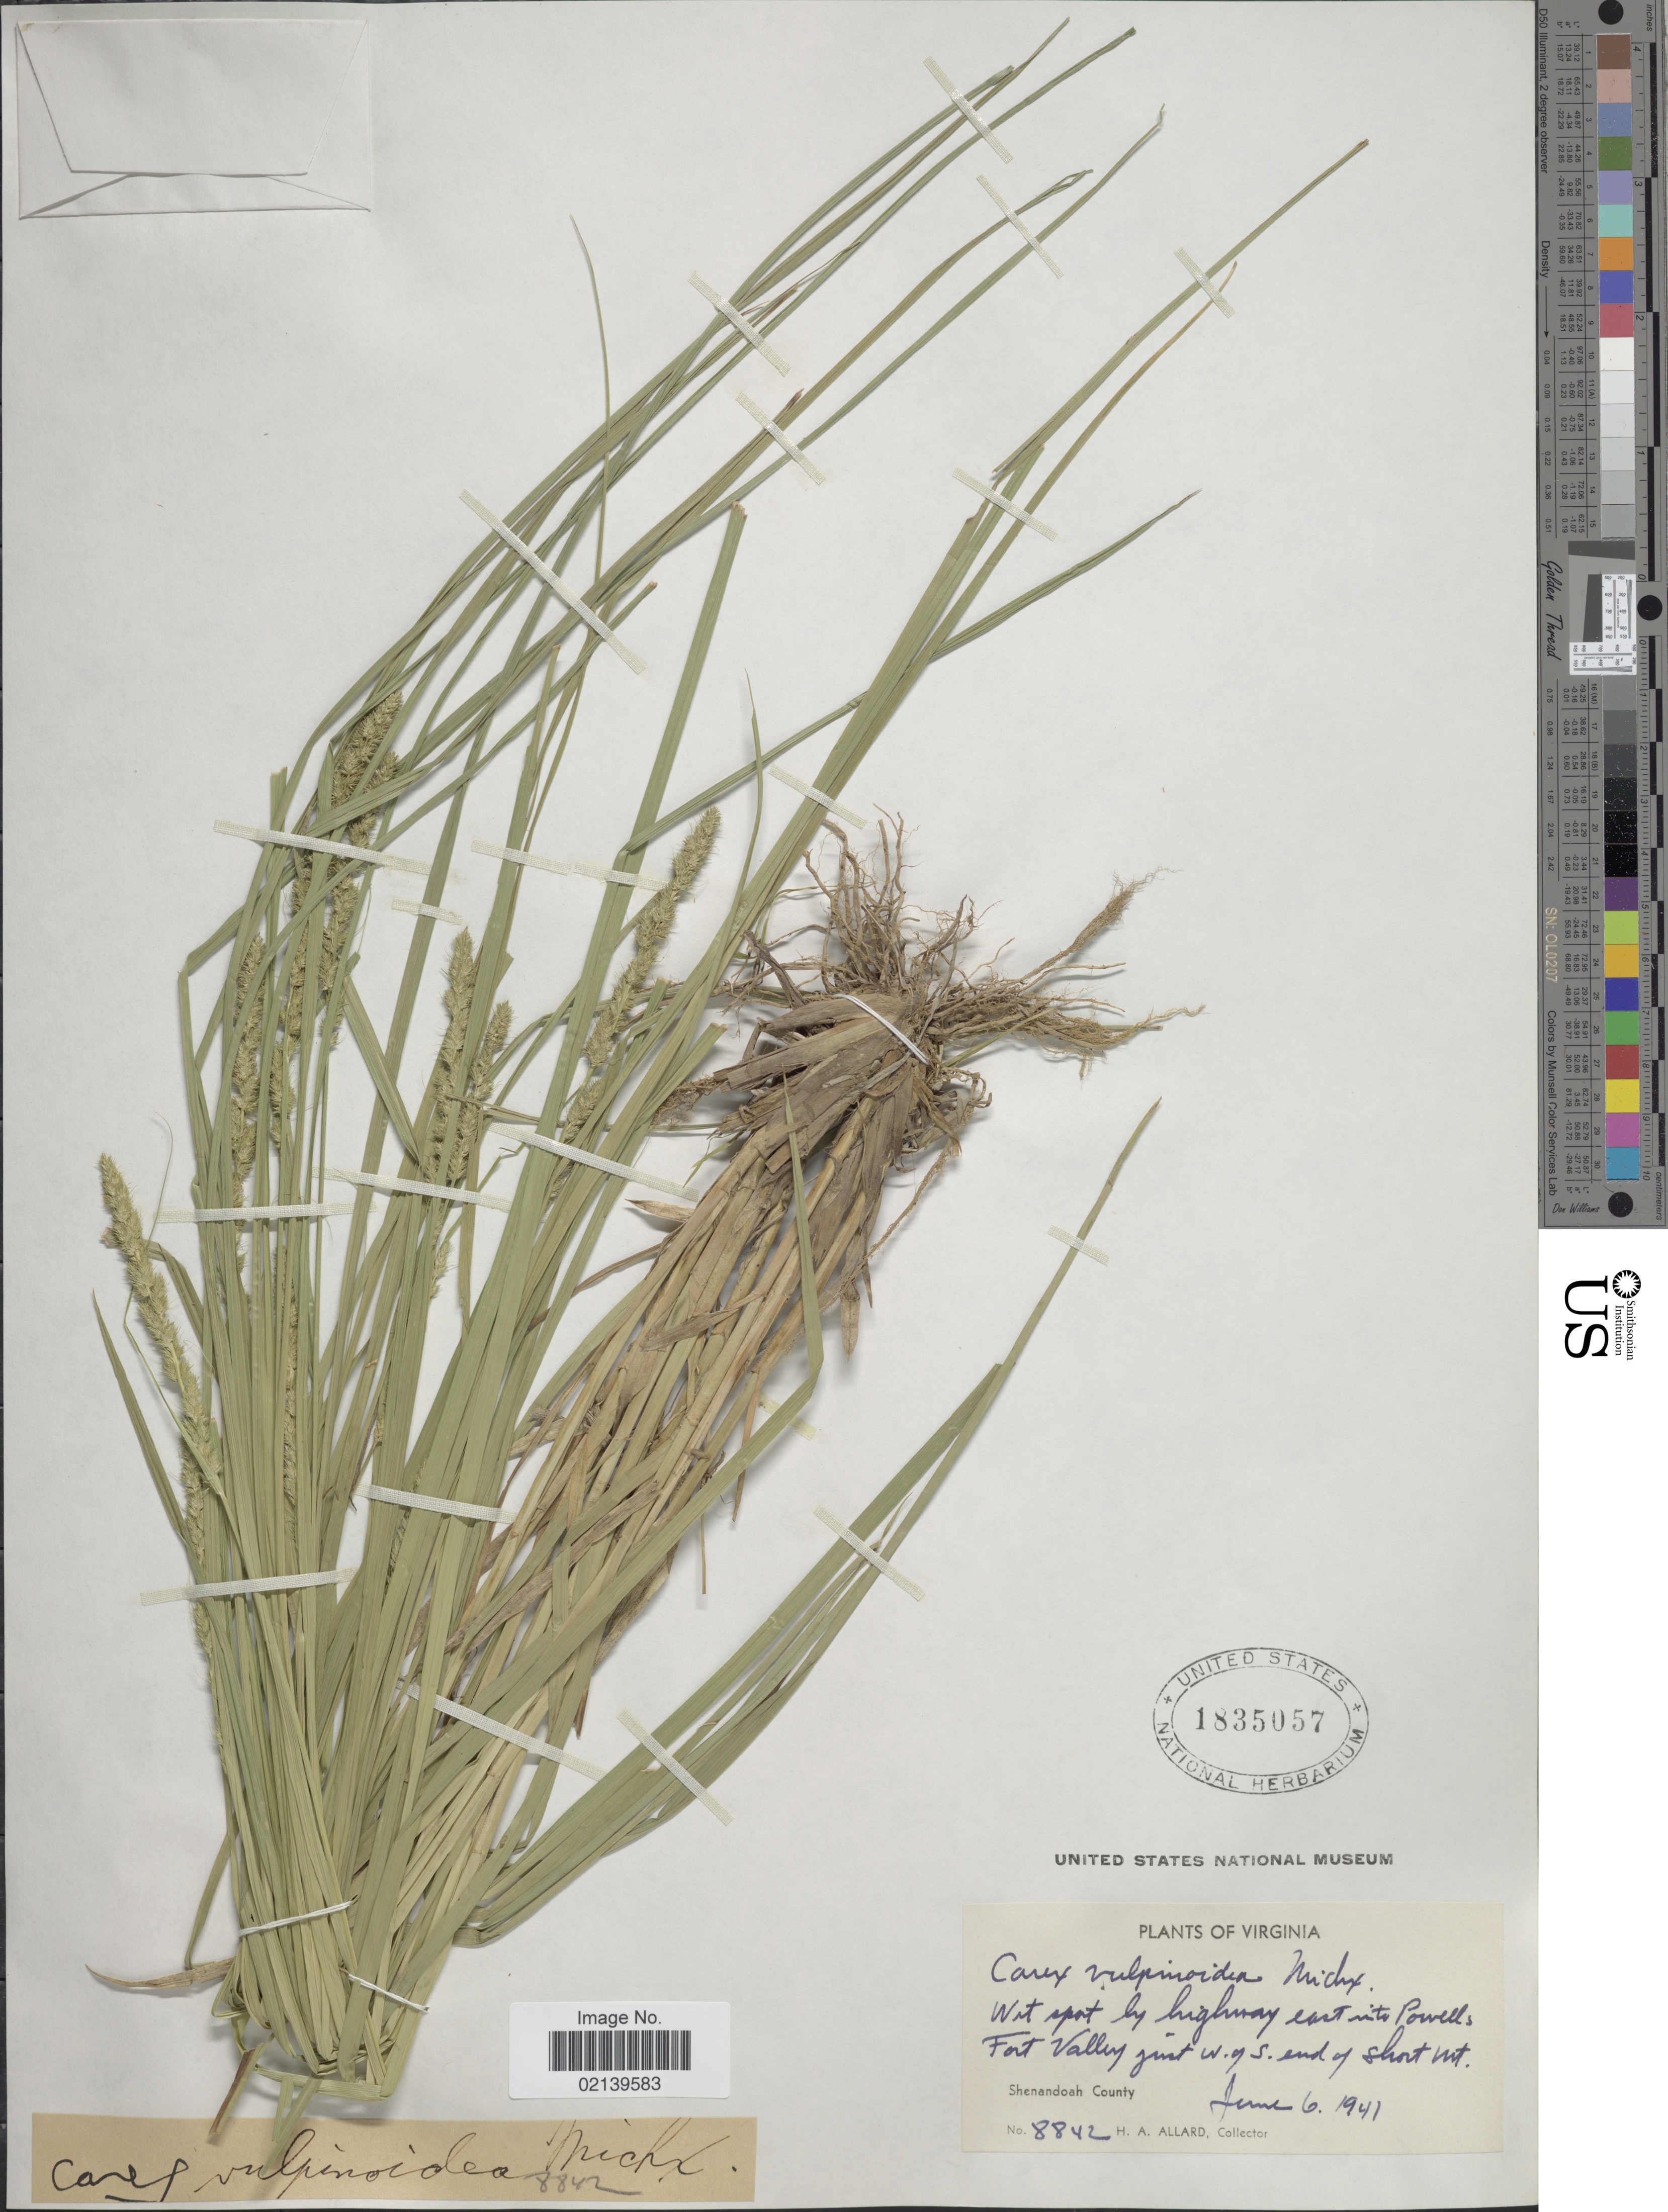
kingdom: Plantae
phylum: Tracheophyta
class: Liliopsida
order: Poales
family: Cyperaceae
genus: Carex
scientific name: Carex vulpinoidea Michx.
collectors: H. A. Allard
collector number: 8842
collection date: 1941-06-06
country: United States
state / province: Virginia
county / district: Shenandoah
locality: Wet spot by highway east into Powells Fort Valley just w of s end of short Mt., Shenandoah County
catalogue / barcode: US 1835057